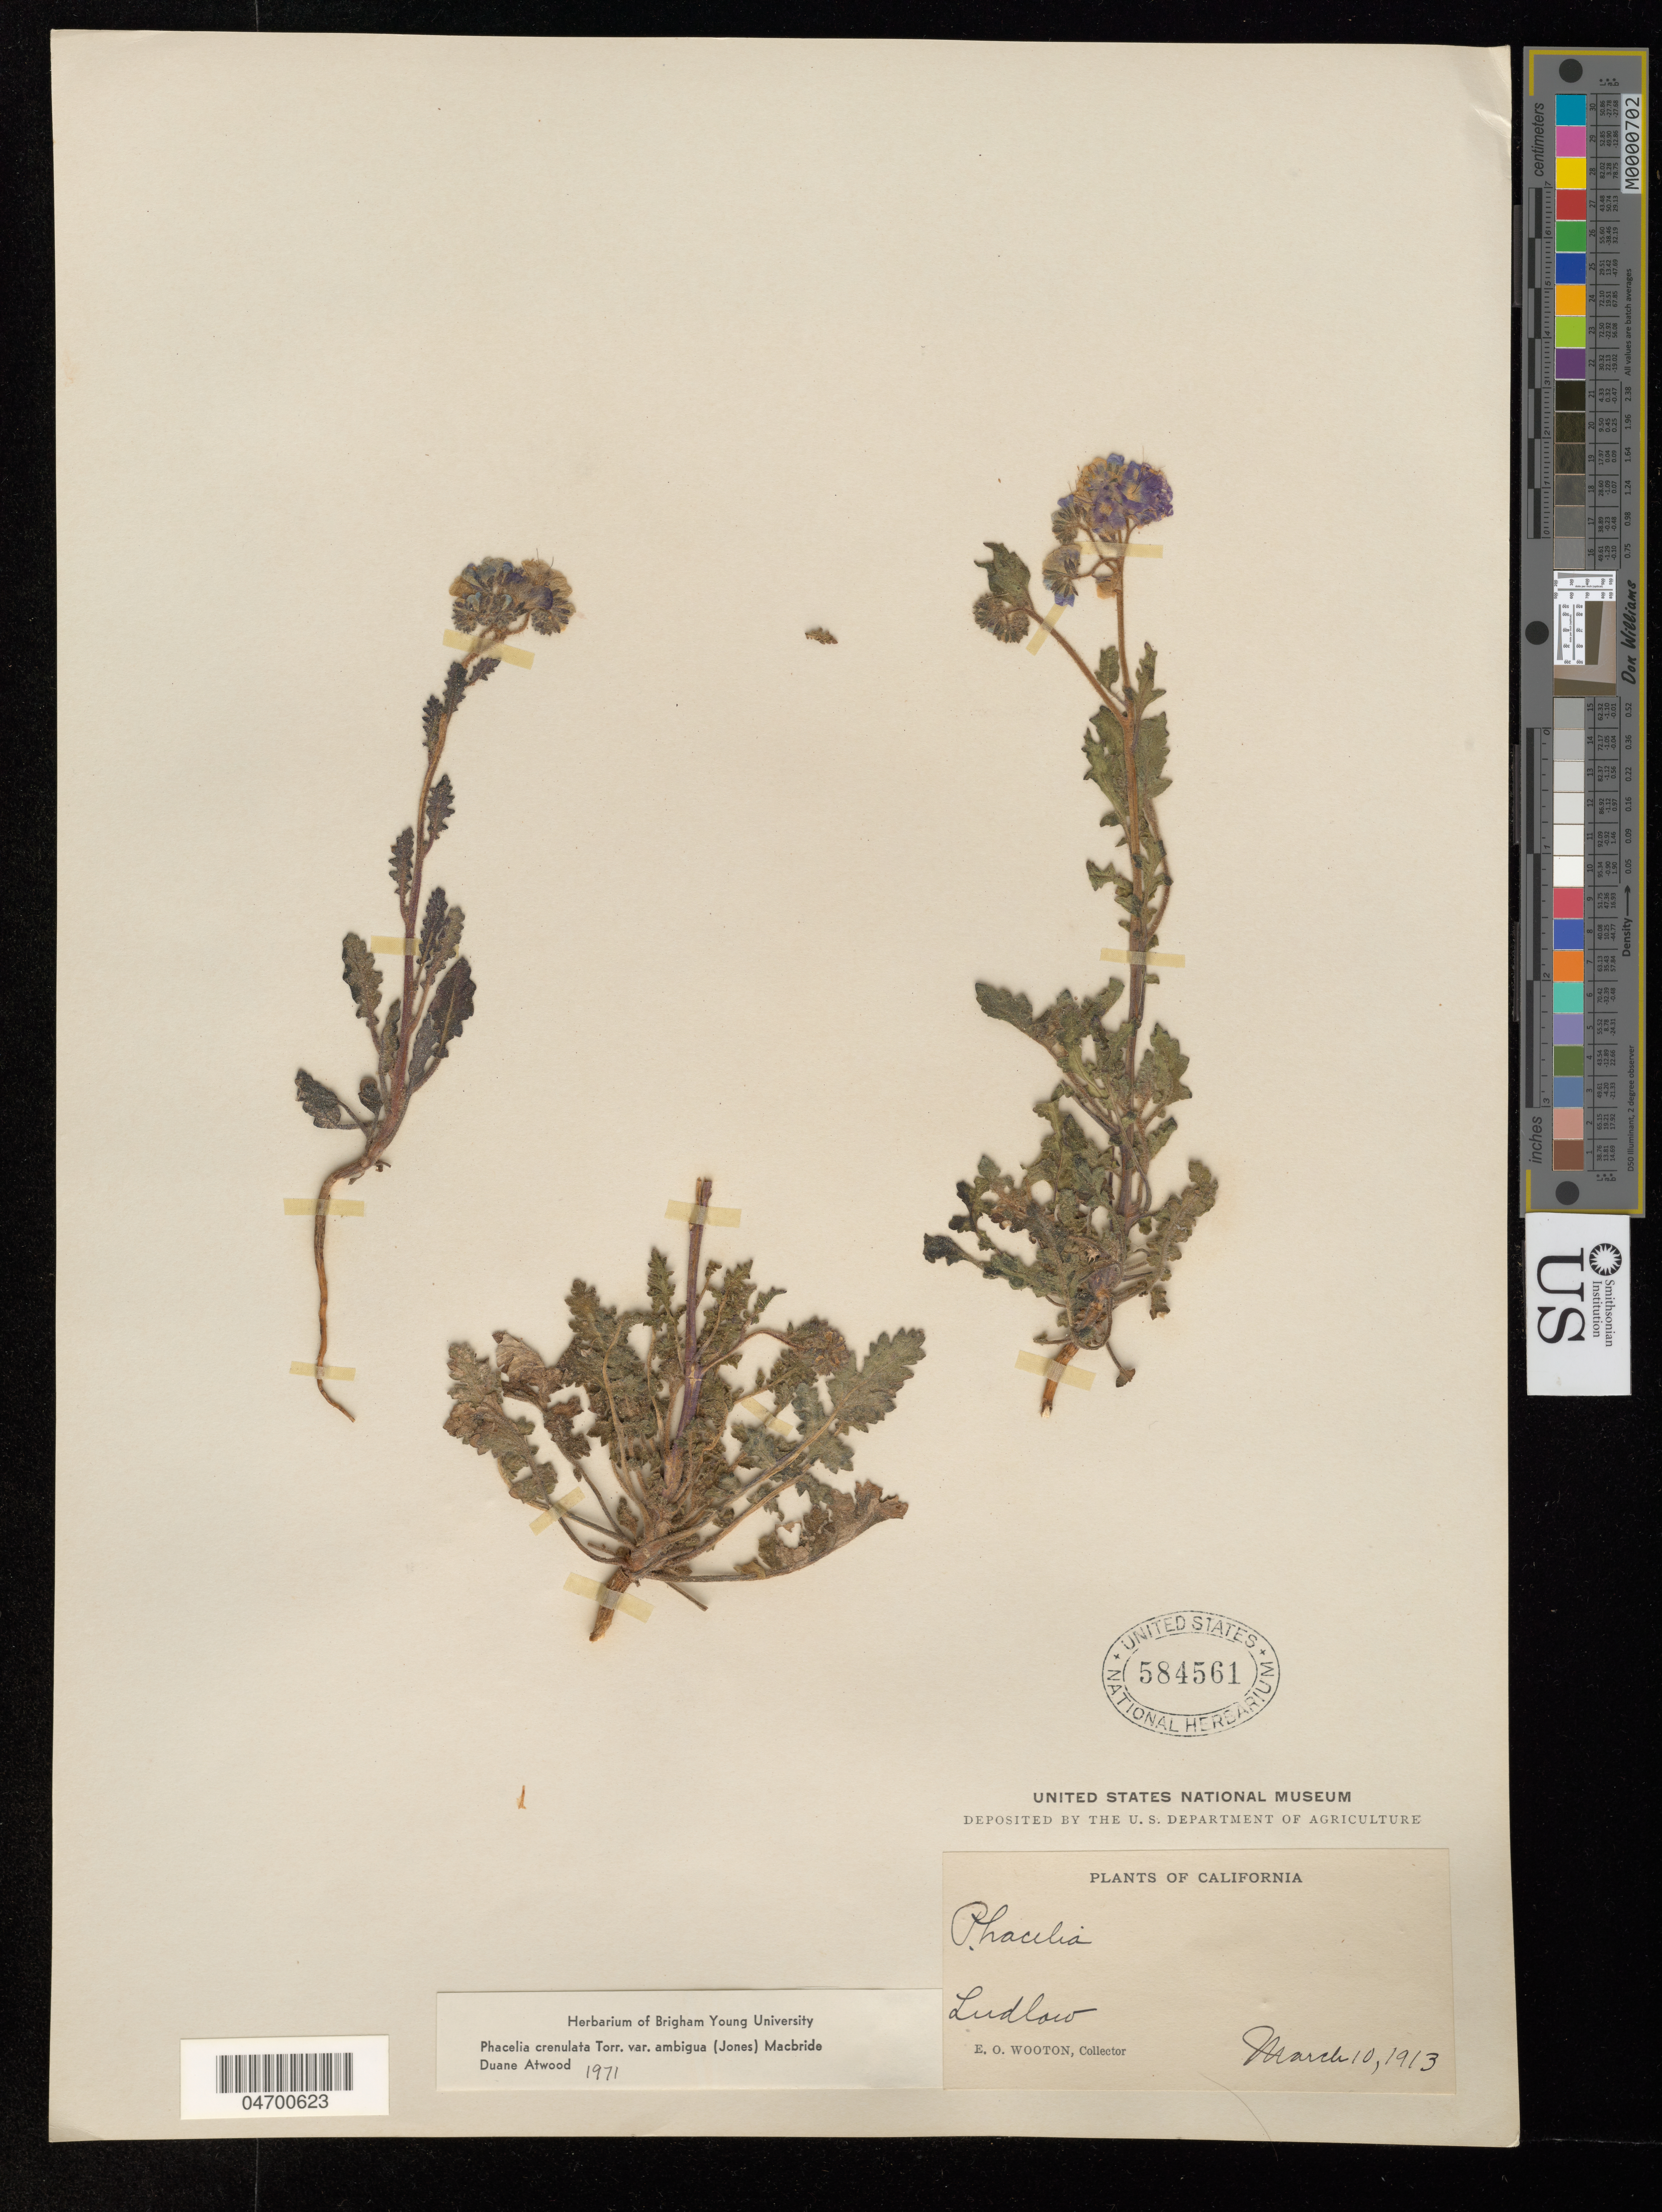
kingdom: Plantae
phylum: Tracheophyta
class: Magnoliopsida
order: Boraginales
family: Hydrophyllaceae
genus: Phacelia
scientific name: Phacelia crenulata var. ambigua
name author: (M.E. Jones) J.F. Macbr.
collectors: E. O. Wooton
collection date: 1913-03-10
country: United States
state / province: California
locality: Ludlow.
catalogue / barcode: US 584561